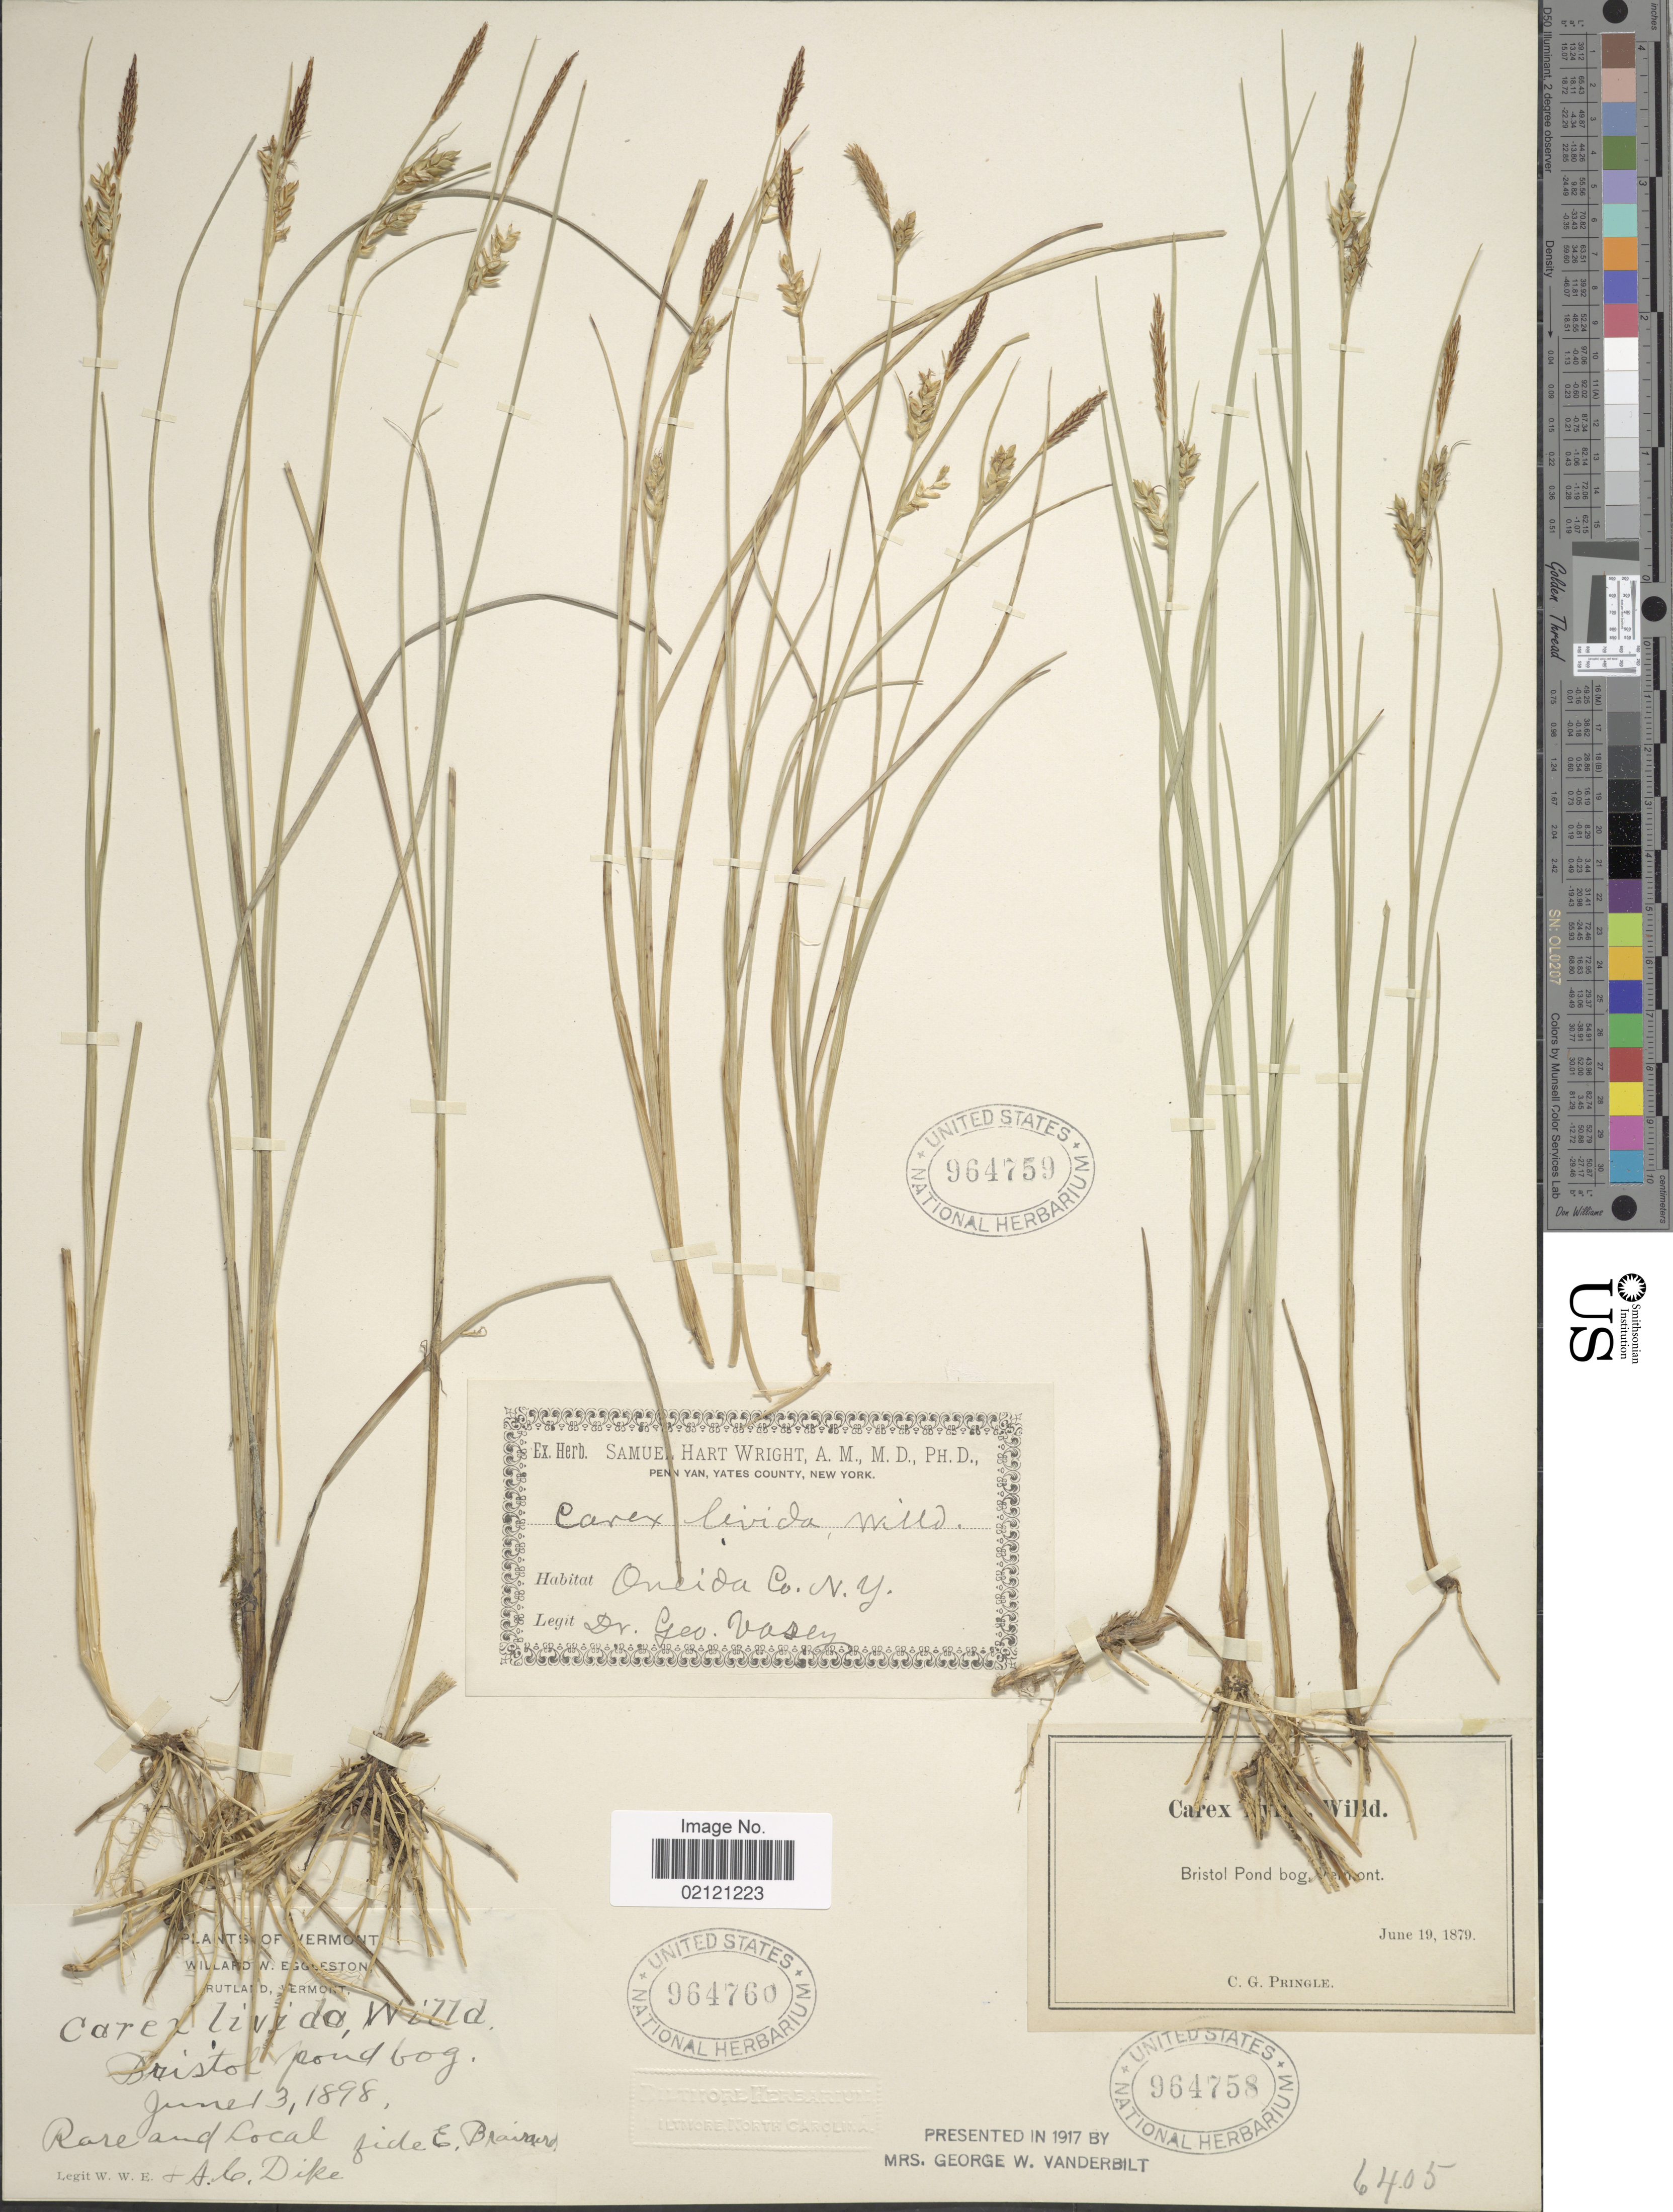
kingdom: Plantae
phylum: Tracheophyta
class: Liliopsida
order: Poales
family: Cyperaceae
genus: Carex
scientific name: Carex livida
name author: (Wahlenb.) Willd.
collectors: W. W. Eggleston & A. Dike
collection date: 1898-06-13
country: United States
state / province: Vermont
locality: Rutland [unsure placement], Bristol pond bog,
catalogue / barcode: US 964760